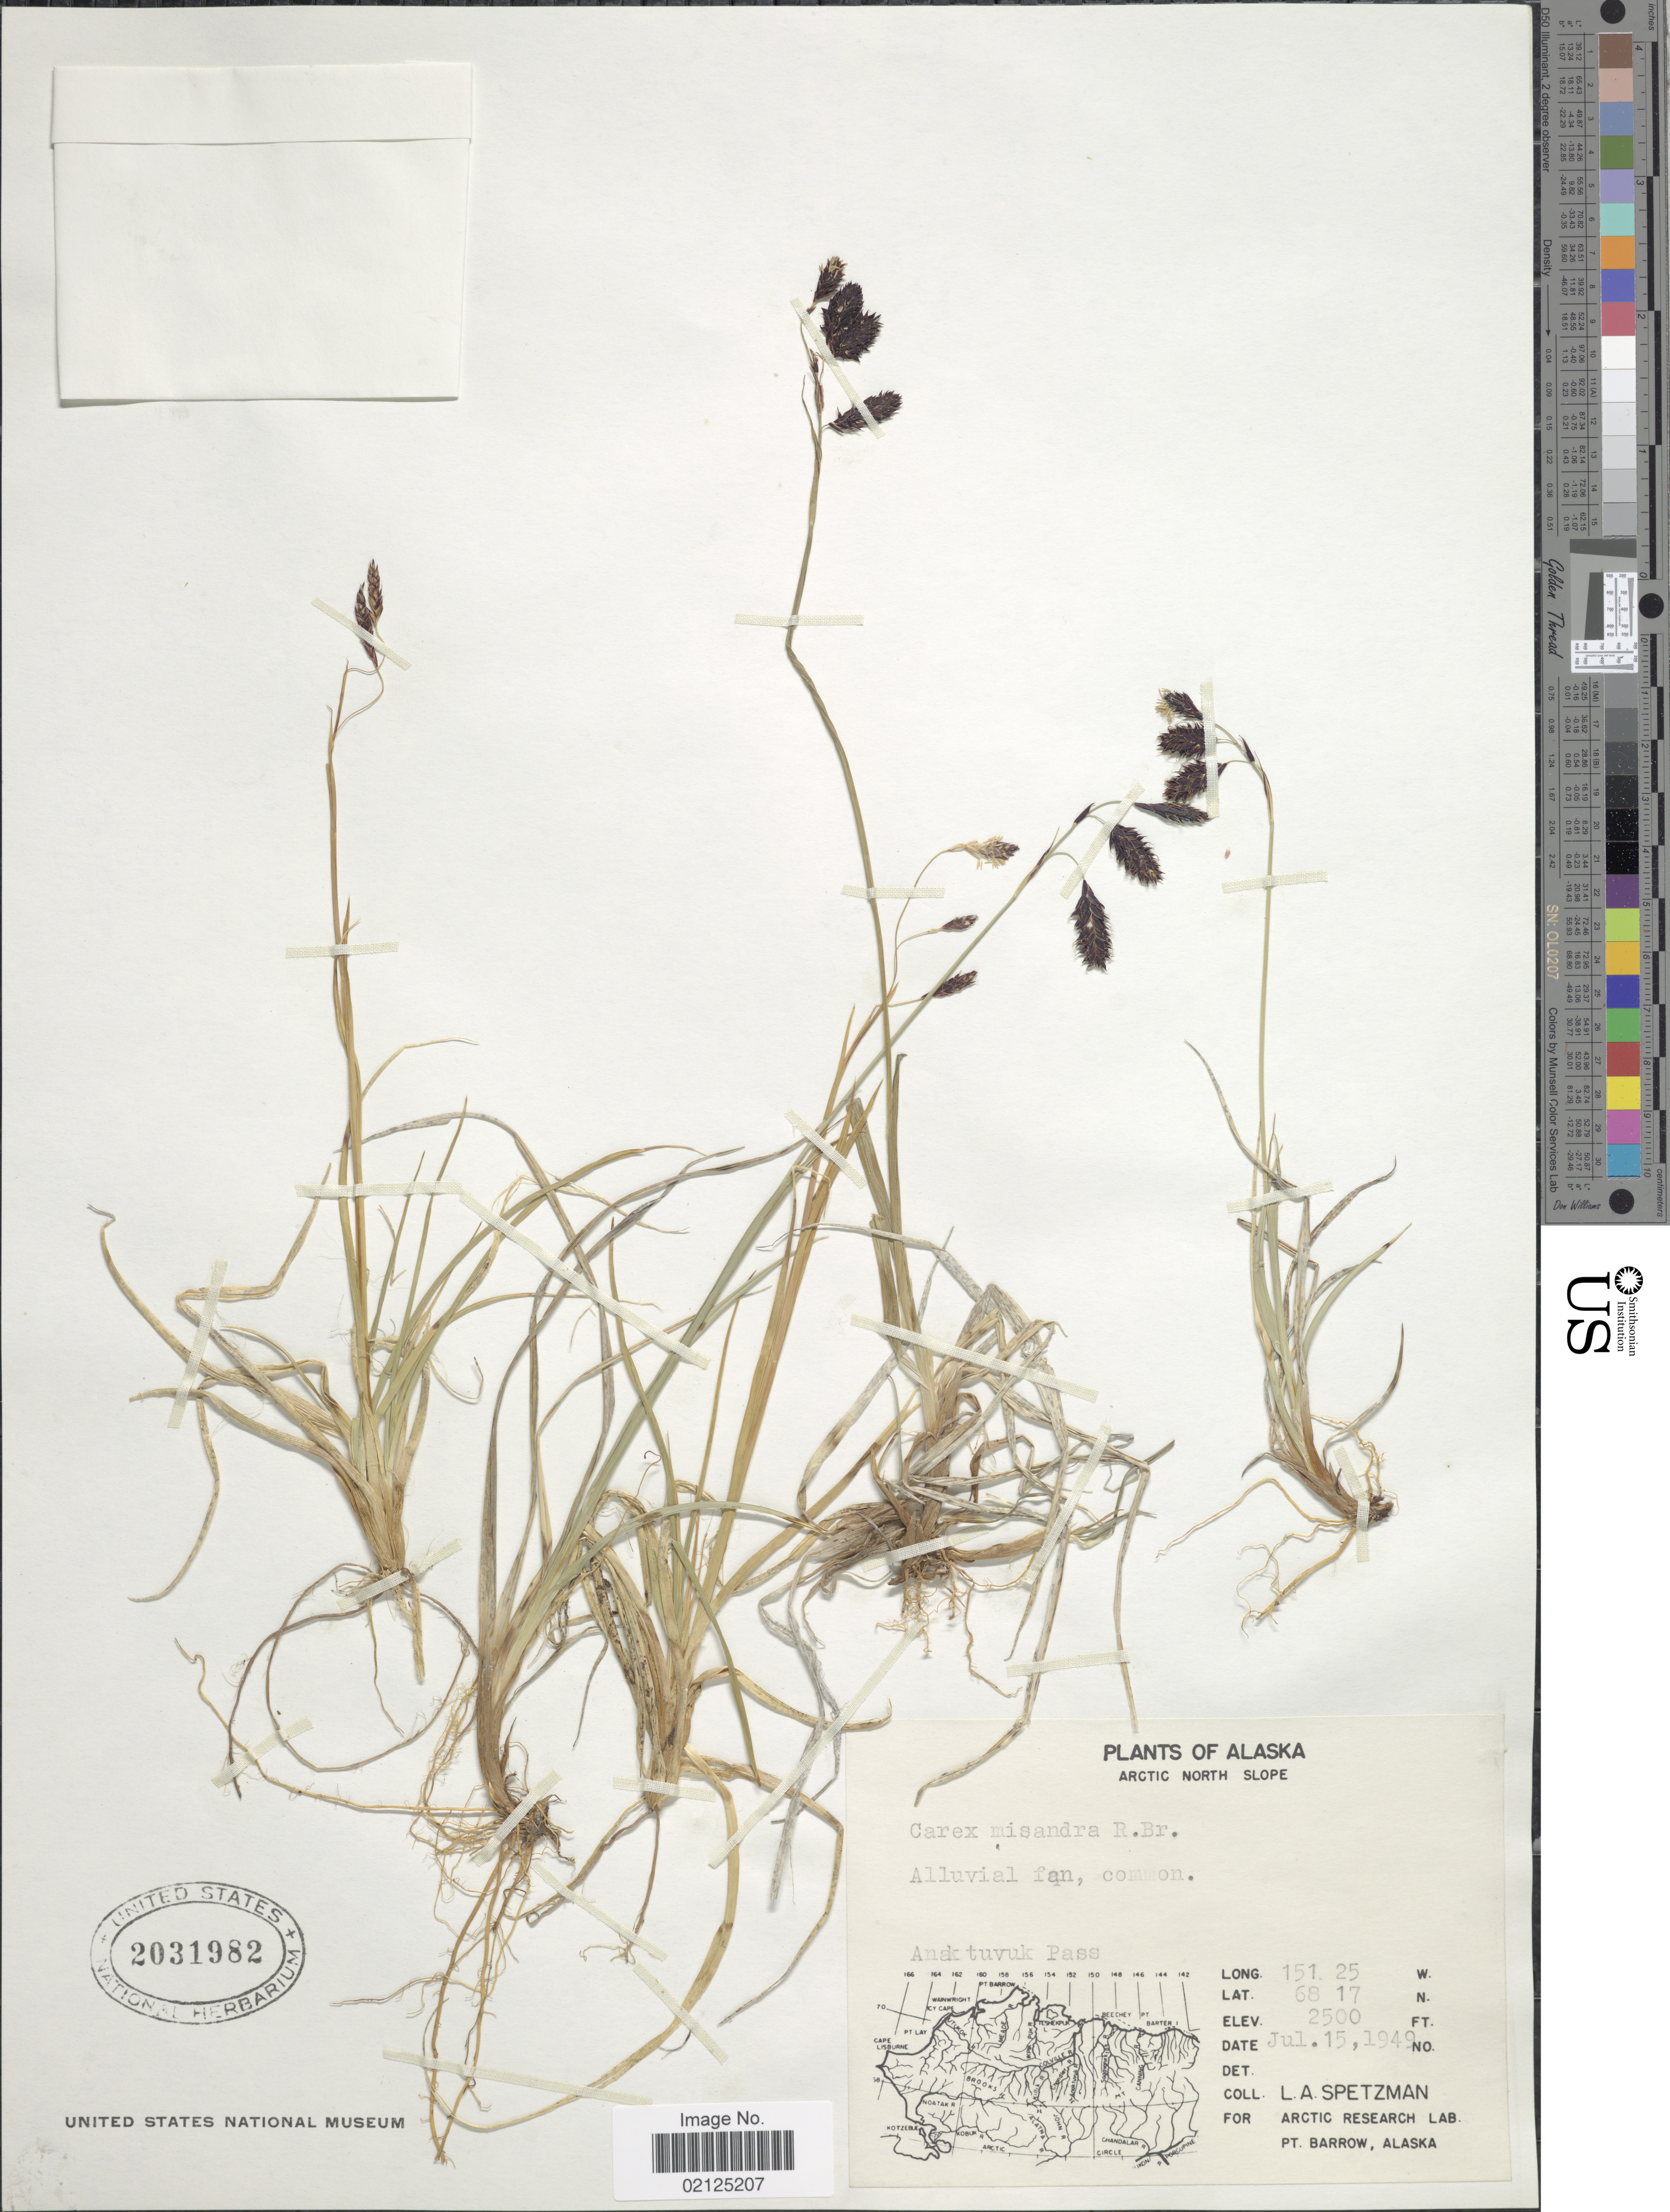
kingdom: Plantae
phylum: Tracheophyta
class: Liliopsida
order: Poales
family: Cyperaceae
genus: Carex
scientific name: Carex fuliginosa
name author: Schkuhr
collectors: L. Spetzman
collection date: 1949-07-15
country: United States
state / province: Alaska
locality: Arctic North Slope, Alluvial fan, common, Anaktuvuk Pass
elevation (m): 762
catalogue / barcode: US 2031982